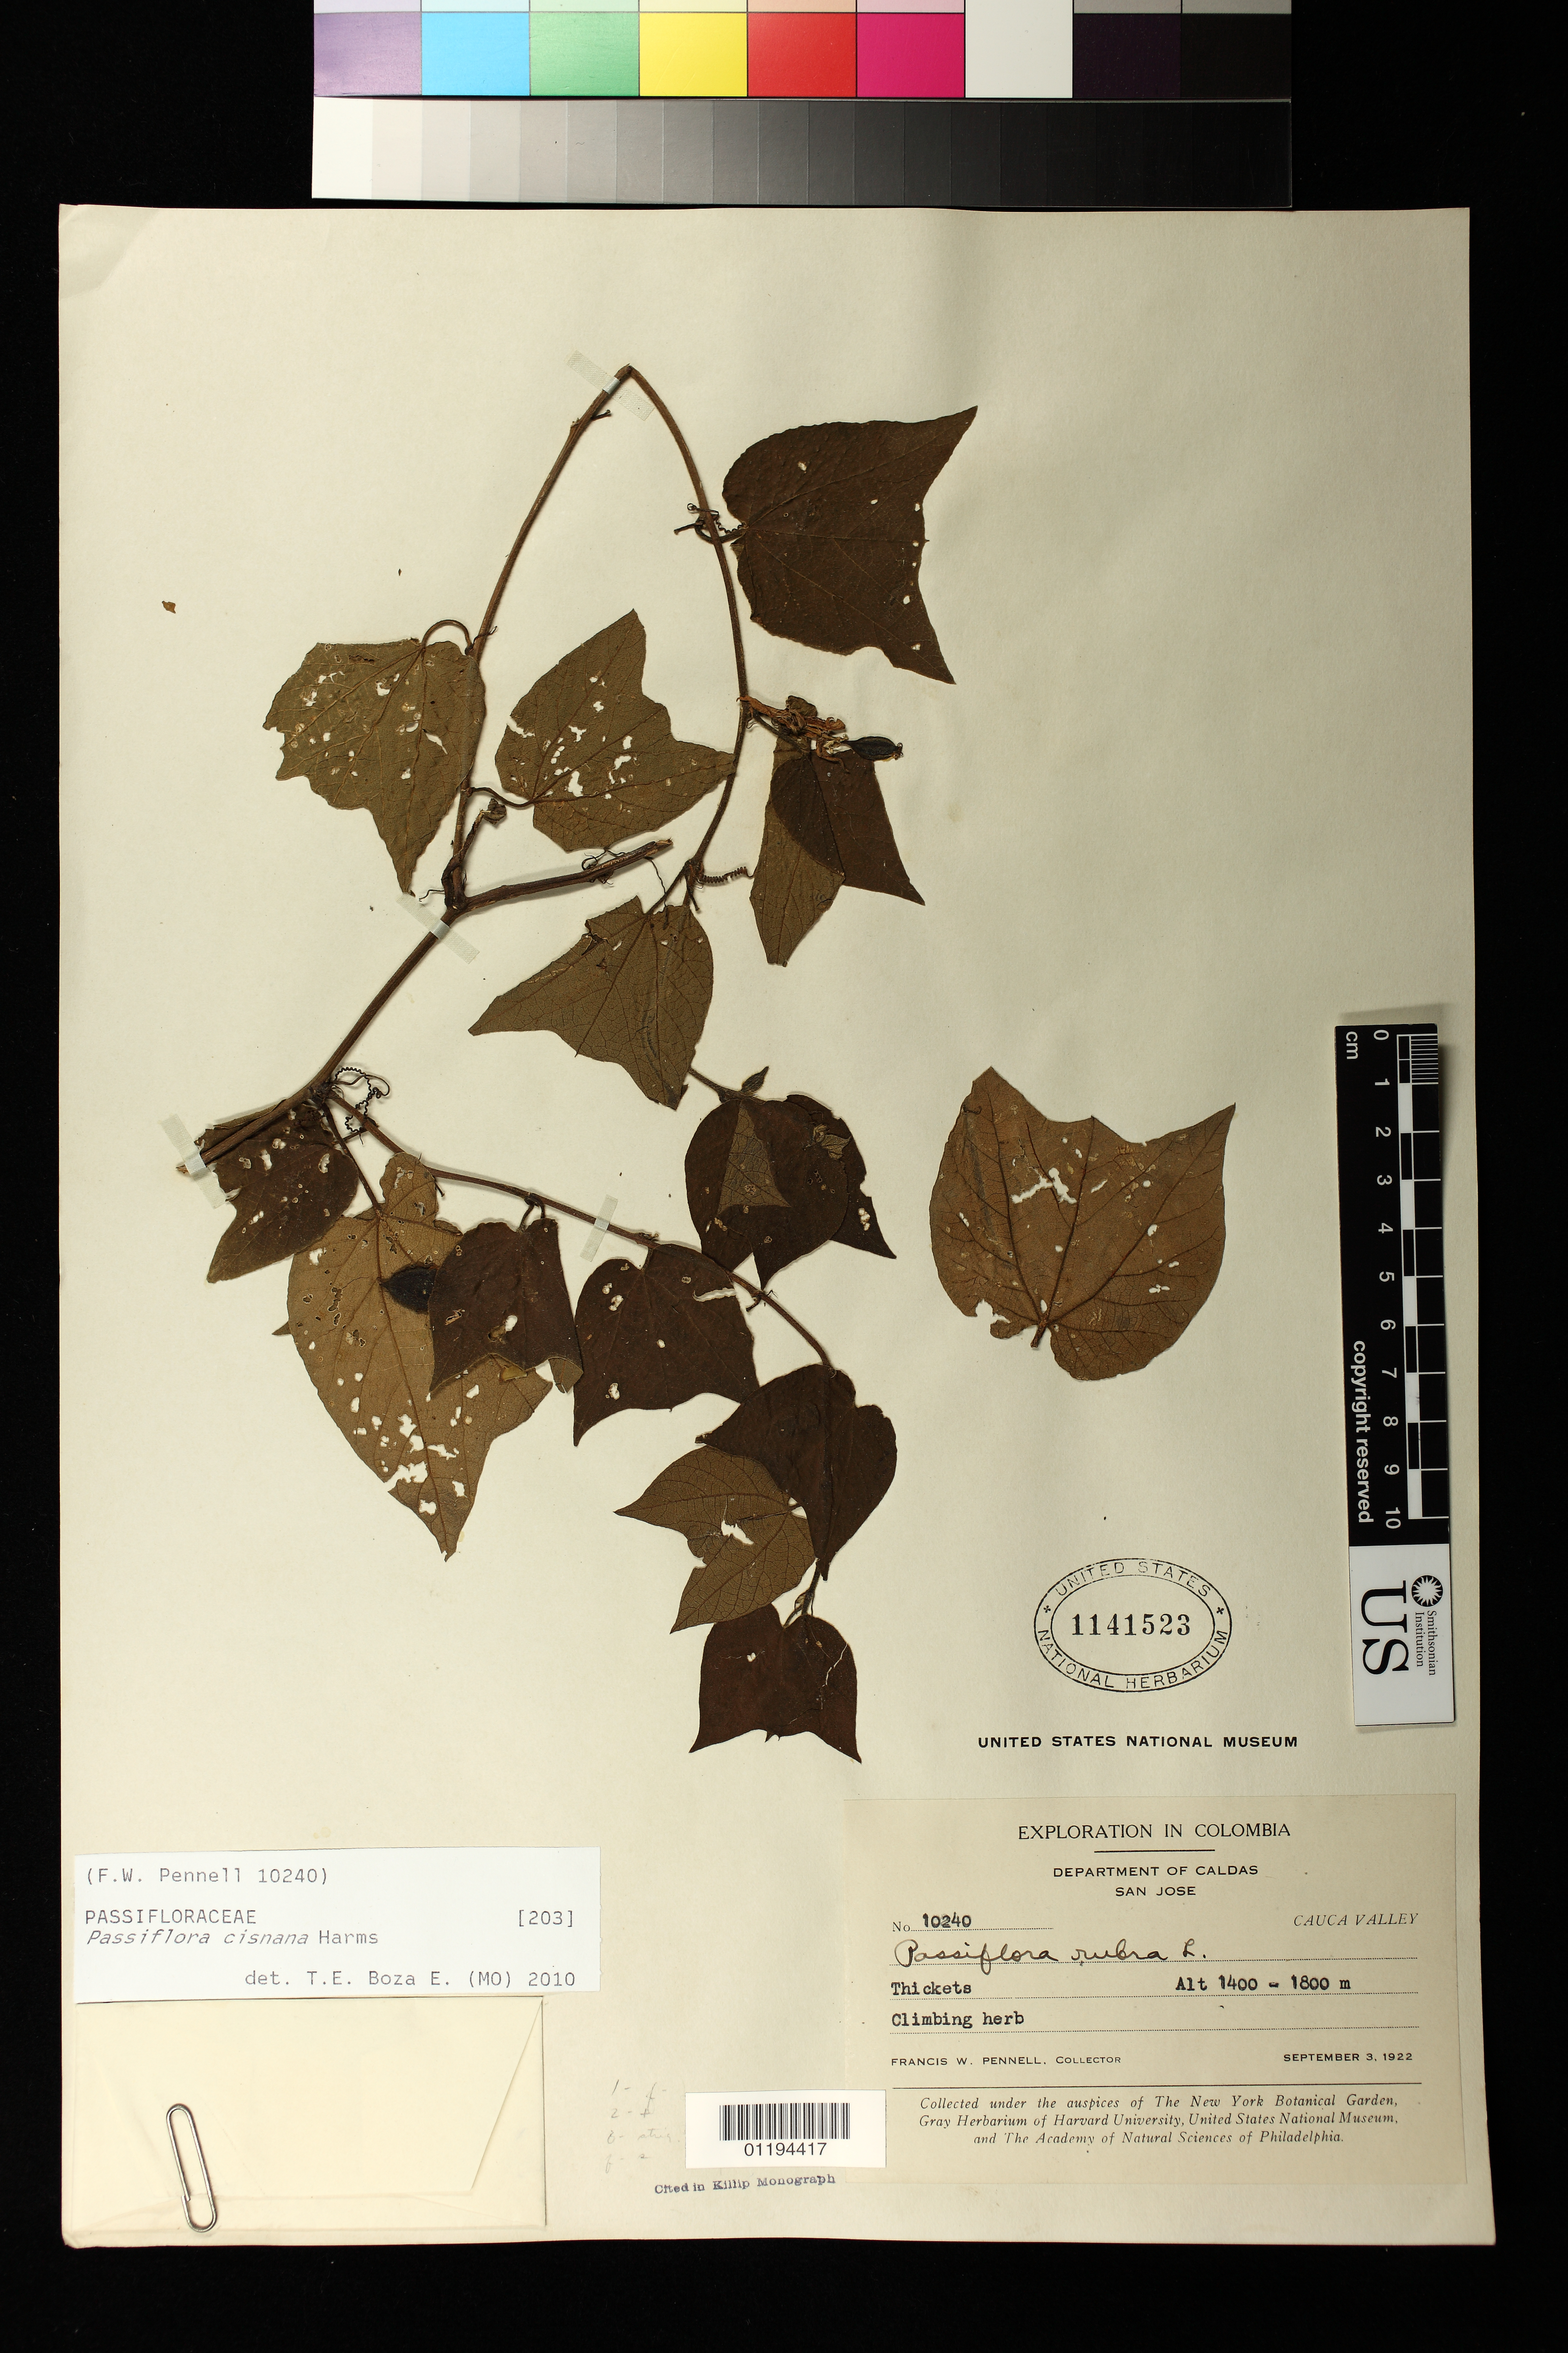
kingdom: Plantae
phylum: Tracheophyta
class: Magnoliopsida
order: Malpighiales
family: Passifloraceae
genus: Passiflora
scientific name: Passiflora cisnana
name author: Harms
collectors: F. W. Pennell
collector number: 10240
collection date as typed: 09 Mar 1922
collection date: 1922-03-09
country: Colombia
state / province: Caldas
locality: Department of Caldas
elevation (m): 1400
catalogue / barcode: US 1141523